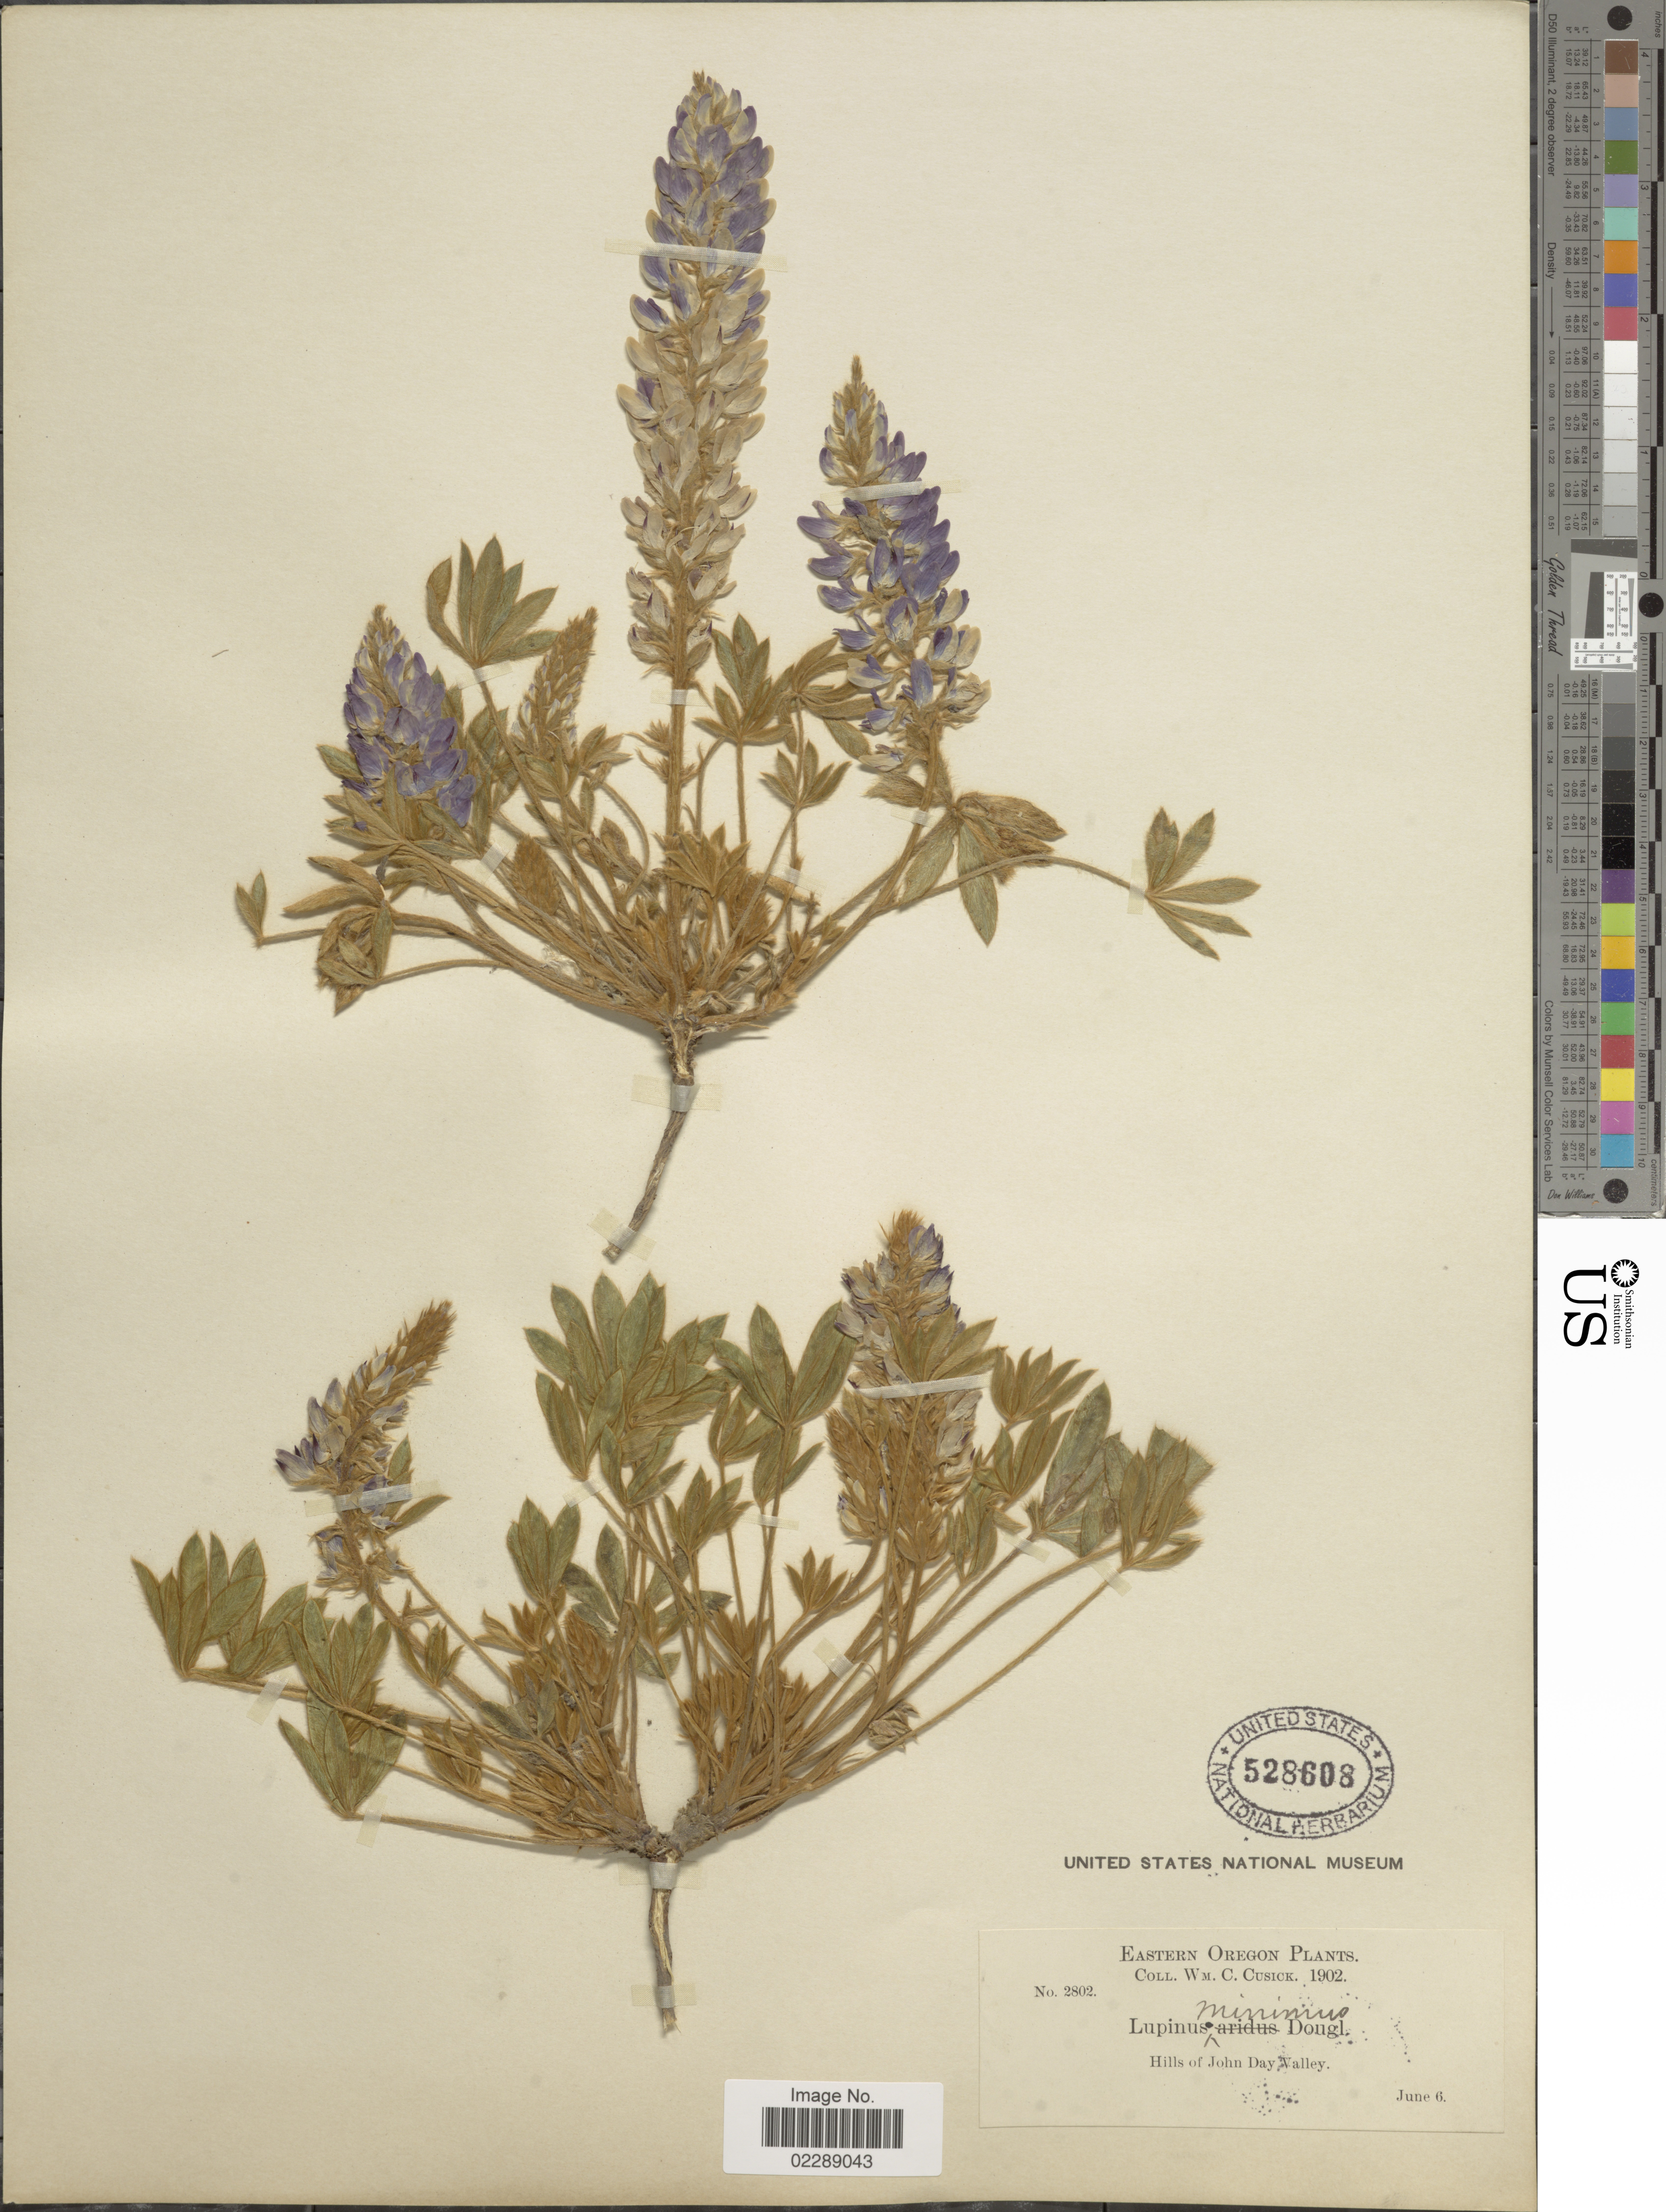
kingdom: Plantae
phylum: Tracheophyta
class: Magnoliopsida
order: Fabales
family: Fabaceae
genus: Lupinus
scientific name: Lupinus aridus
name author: Douglas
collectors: W. C. Cusick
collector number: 2802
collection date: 1902-06-06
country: United States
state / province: Oregon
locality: Eastern Oregon, Hills of John Day Valley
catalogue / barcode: US 528608